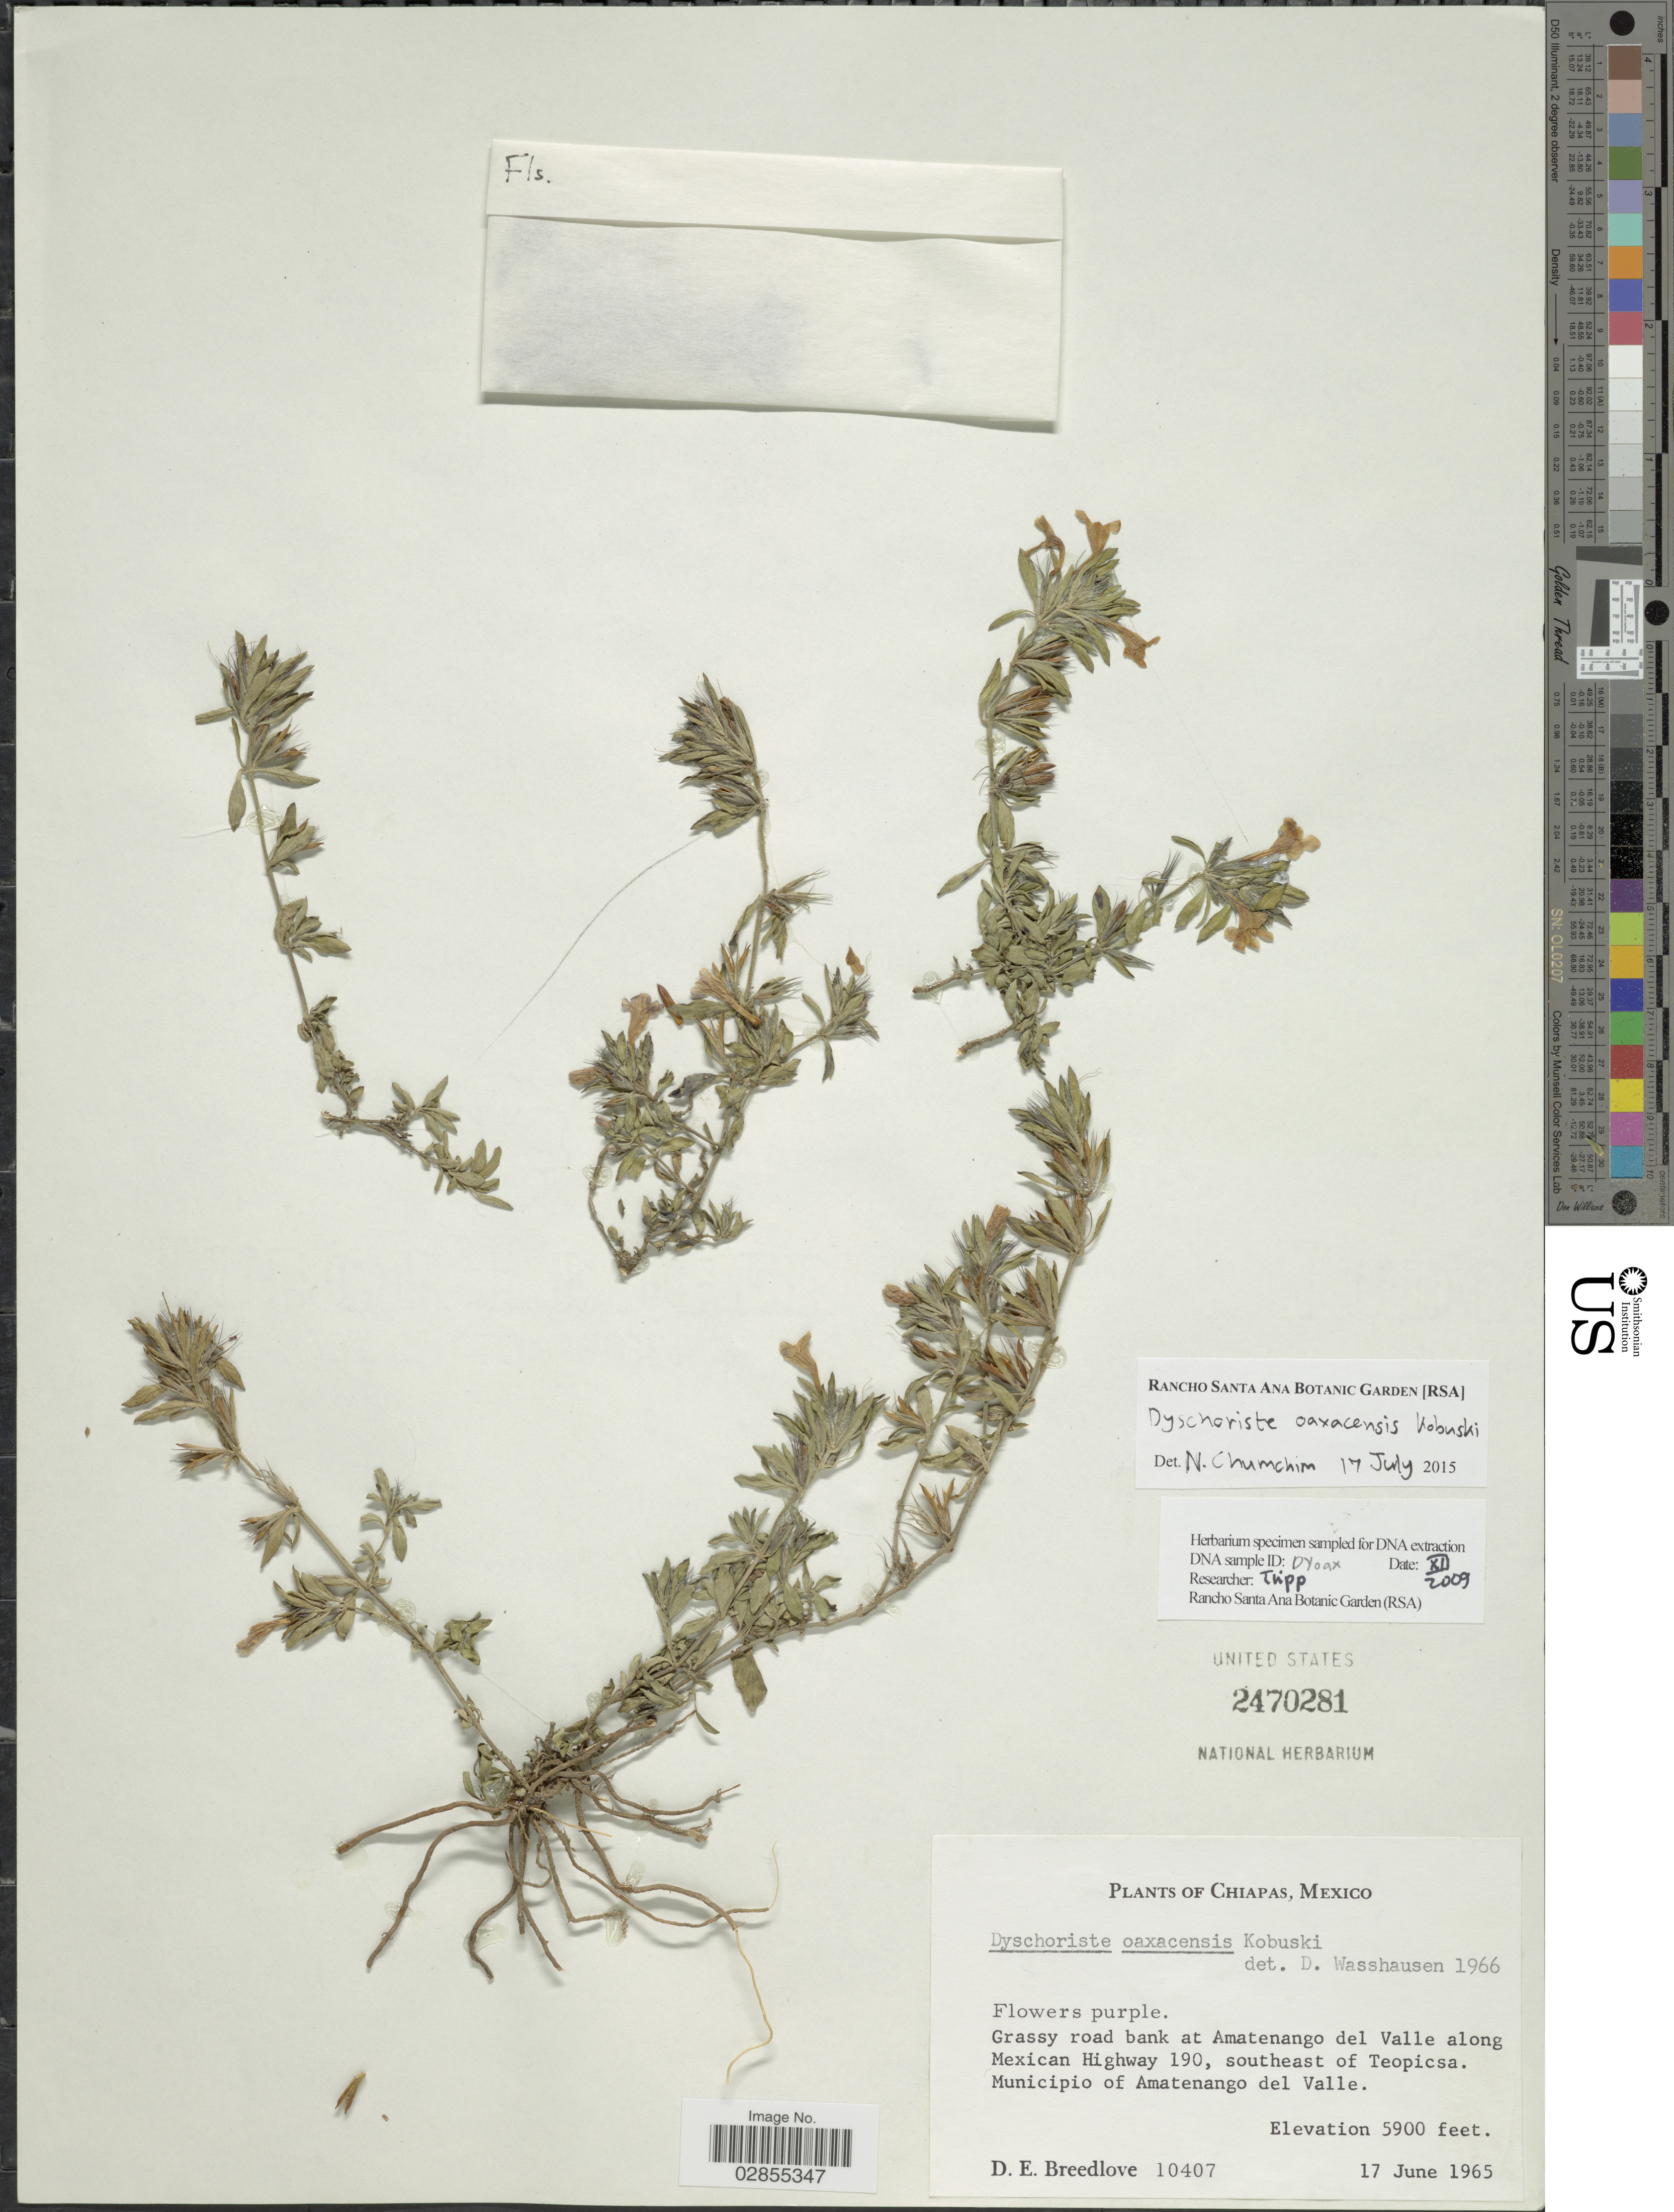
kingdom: Plantae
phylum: Tracheophyta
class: Magnoliopsida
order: Lamiales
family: Acanthaceae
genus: Dyschoriste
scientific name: Dyschoriste capitata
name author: (Oerst.) Kuntze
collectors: D. E. Breedlove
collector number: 10407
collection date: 1965-06-17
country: Mexico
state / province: Chiapas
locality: Grassy road bank at Amatenango del Valle along Mexican Highway 190, southeast of Teopicsa, Municipio of Amatenango del Valle.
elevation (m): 1798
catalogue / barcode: US 2470281